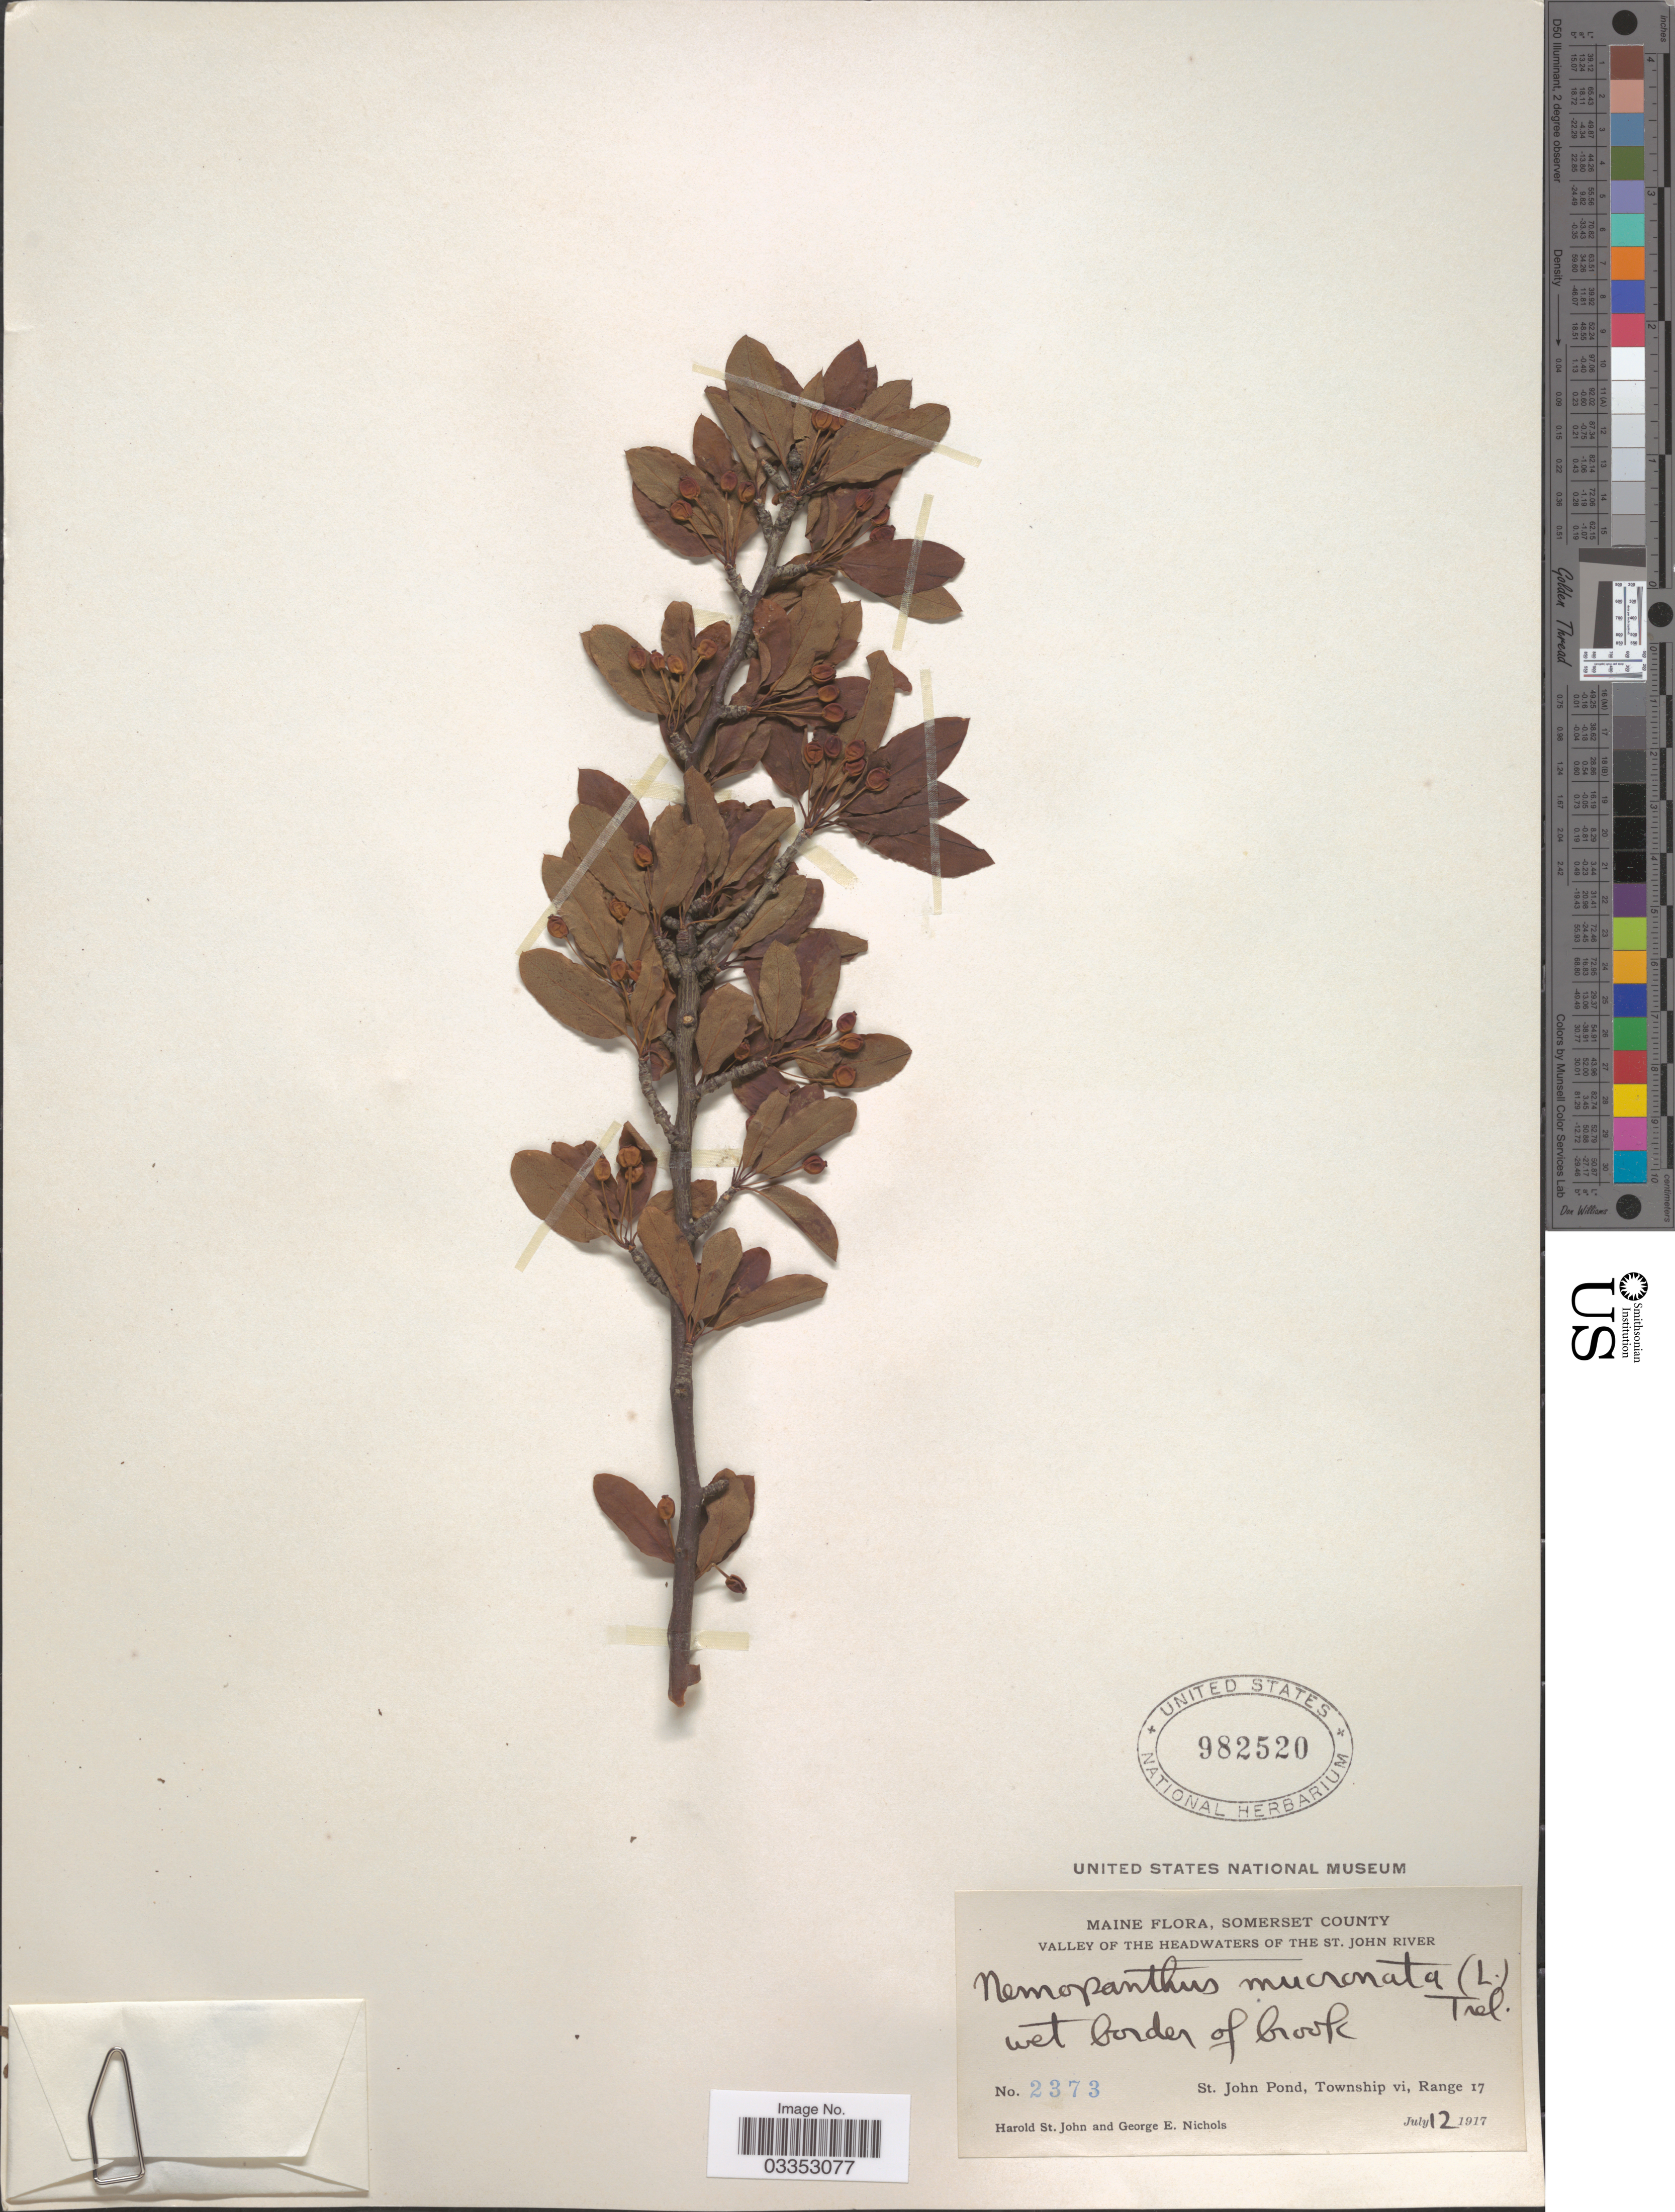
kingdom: Plantae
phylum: Tracheophyta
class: Magnoliopsida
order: Aquifoliales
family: Aquifoliaceae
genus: Nemopanthus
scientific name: Nemopanthus mucronatus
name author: (L.) Trel.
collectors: H. St. John & G. E. Nichols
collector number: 2373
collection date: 1917-07-12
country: United States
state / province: Maine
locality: Somerset County. Valley of the Headwaters of the St. John River. Wet border of brook. St. John Pond, Township vi, Range 17.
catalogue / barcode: US 982520